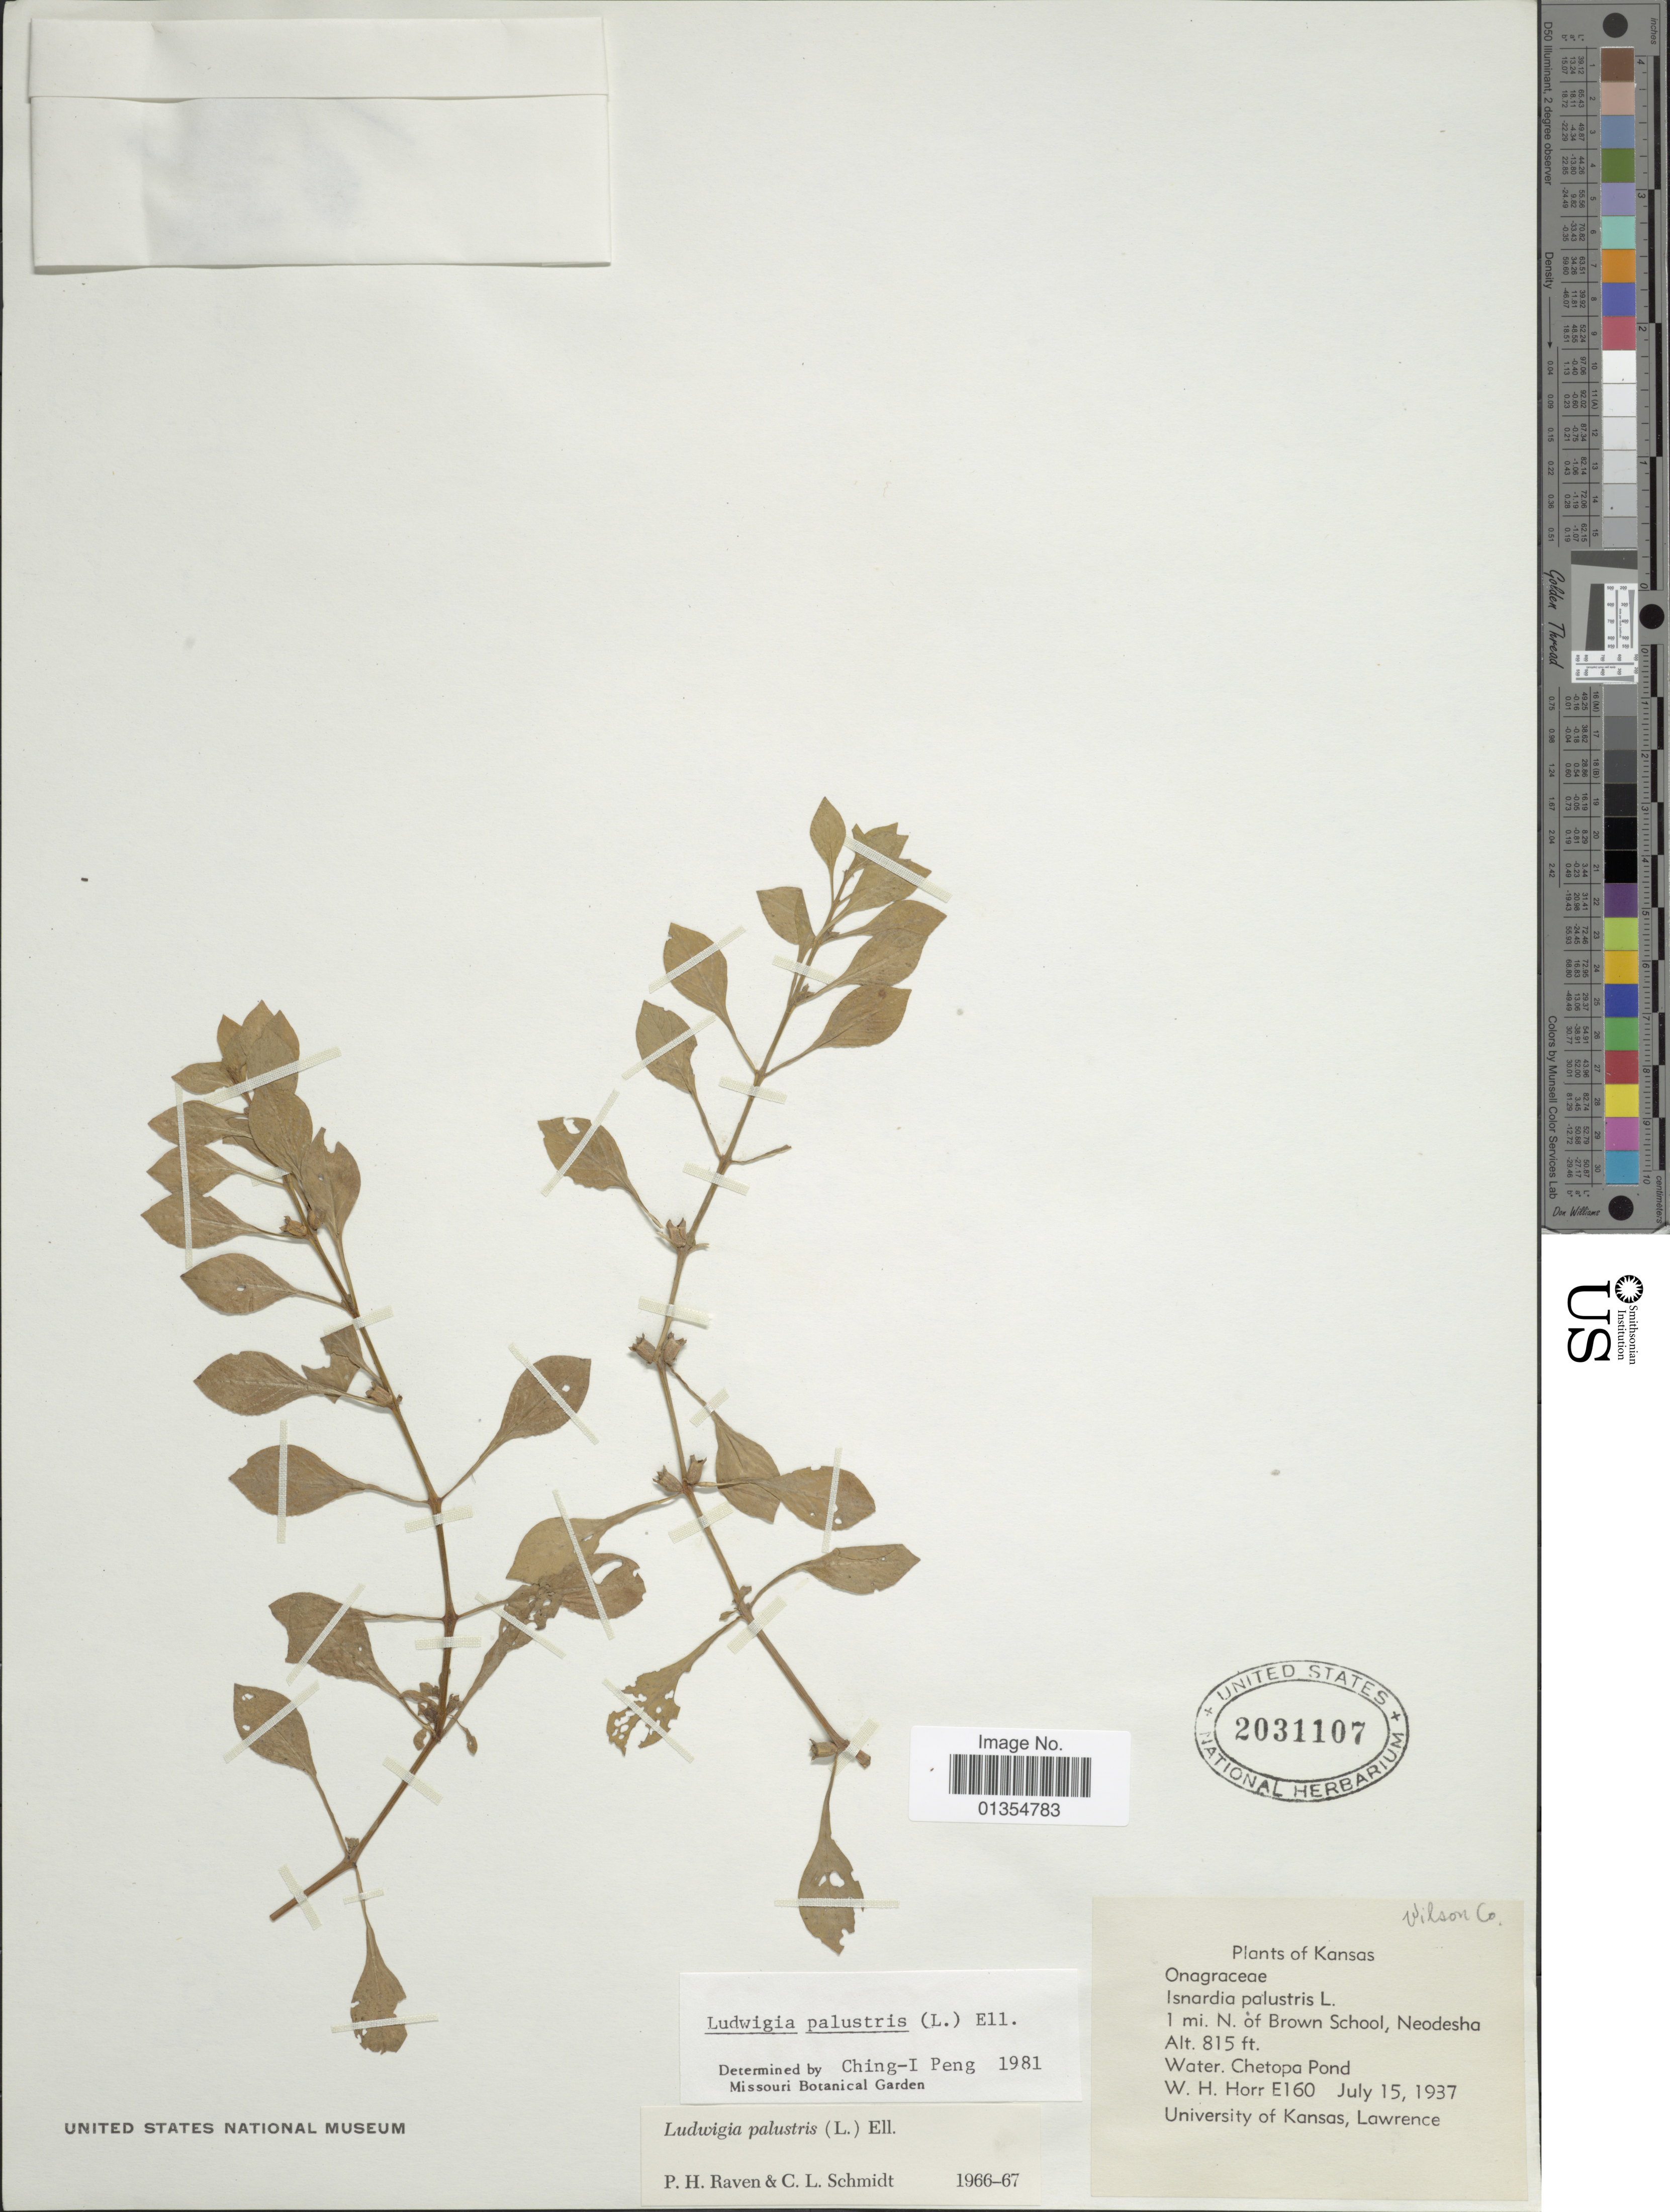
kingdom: Plantae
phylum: Tracheophyta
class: Magnoliopsida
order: Myrtales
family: Onagraceae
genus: Ludwigia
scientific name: Ludwigia palustris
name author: (L.) Elliott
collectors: W. H. Horr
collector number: E160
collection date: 1937-07-15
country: United States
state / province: Kansas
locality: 1 mi. N of Brown School, Neodesha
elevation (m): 248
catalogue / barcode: US 2031107